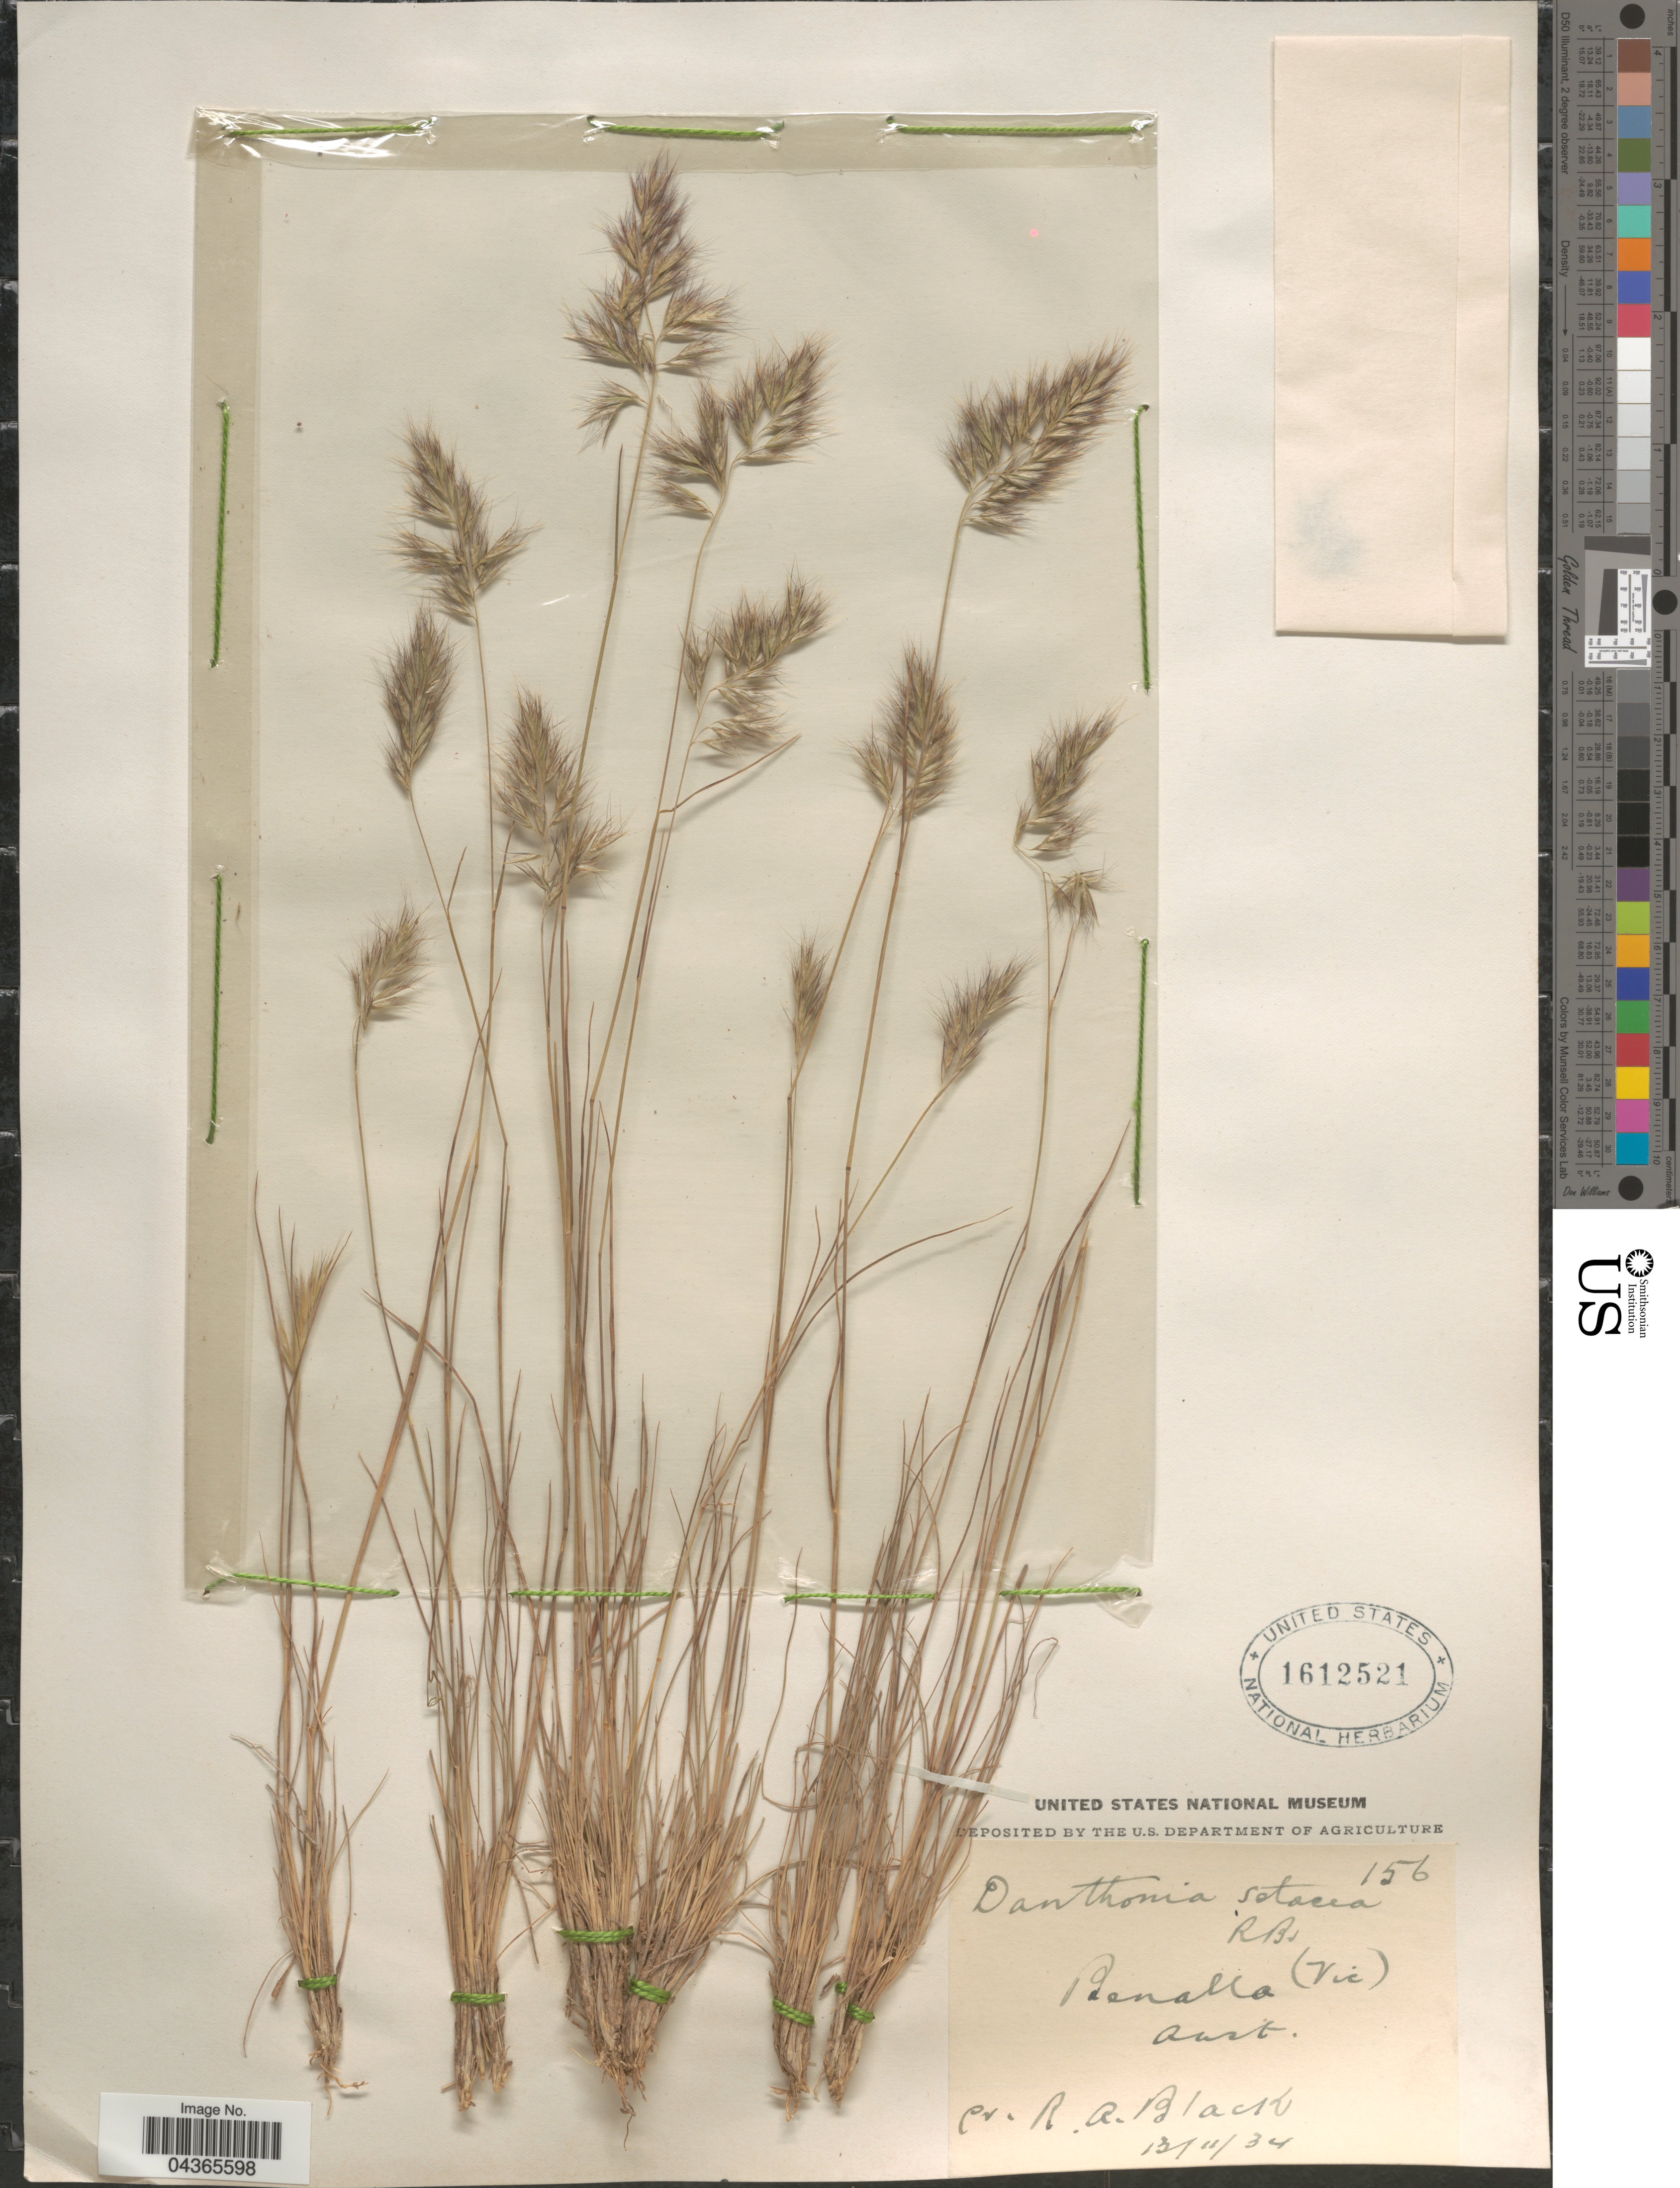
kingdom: Plantae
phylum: Tracheophyta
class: Liliopsida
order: Poales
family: Poaceae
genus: Rytidosperma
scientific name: Rytidosperma setaceum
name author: (R. Br.) Connor & Edgar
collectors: R. A. Black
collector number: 156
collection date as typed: Transcribed d/m/y: 13/11/34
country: Australia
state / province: Victoria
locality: Benalla (Vic).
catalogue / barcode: US 1612521